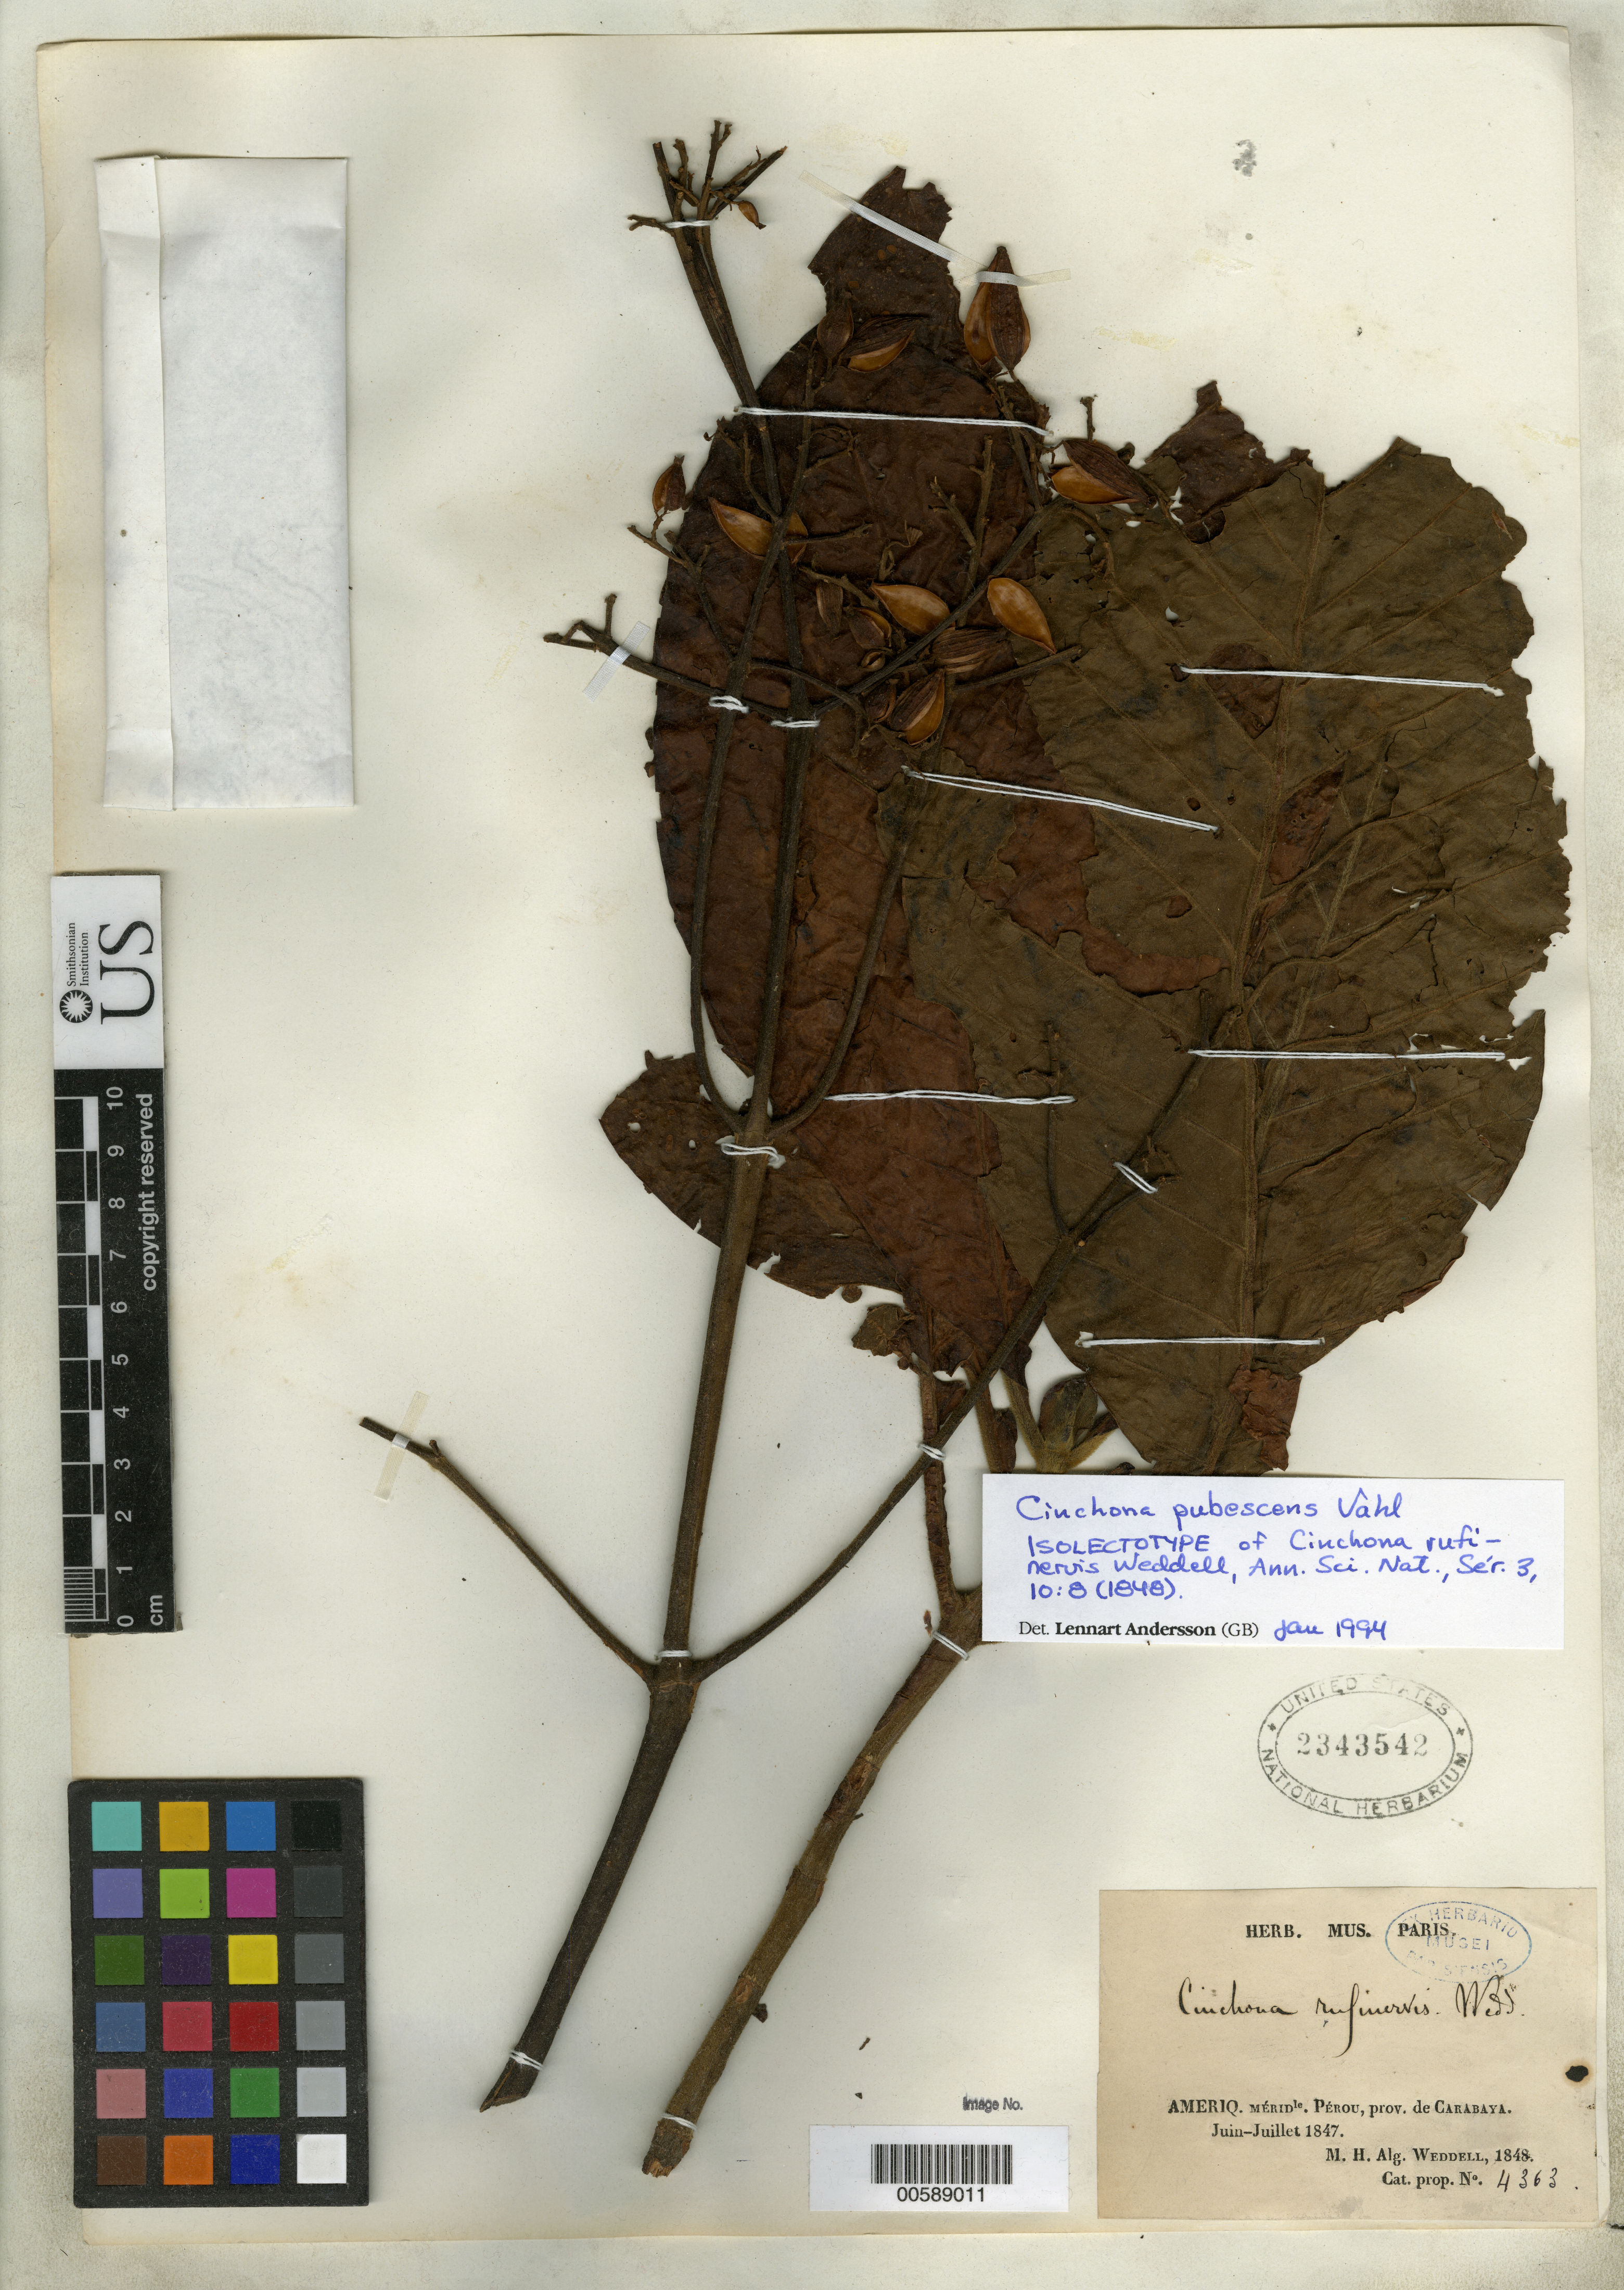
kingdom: Plantae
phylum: Tracheophyta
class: Magnoliopsida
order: Gentianales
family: Rubiaceae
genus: Cinchona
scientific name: Cinchona rufinervis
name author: Wedd.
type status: Isolectotype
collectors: H. A. Weddell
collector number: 4363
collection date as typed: Jun 1847 to -- Jul 1847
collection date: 1847-06/1847-07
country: Peru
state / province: Puno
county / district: Carabaya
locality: Prov. de Carabaya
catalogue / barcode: US 2343542